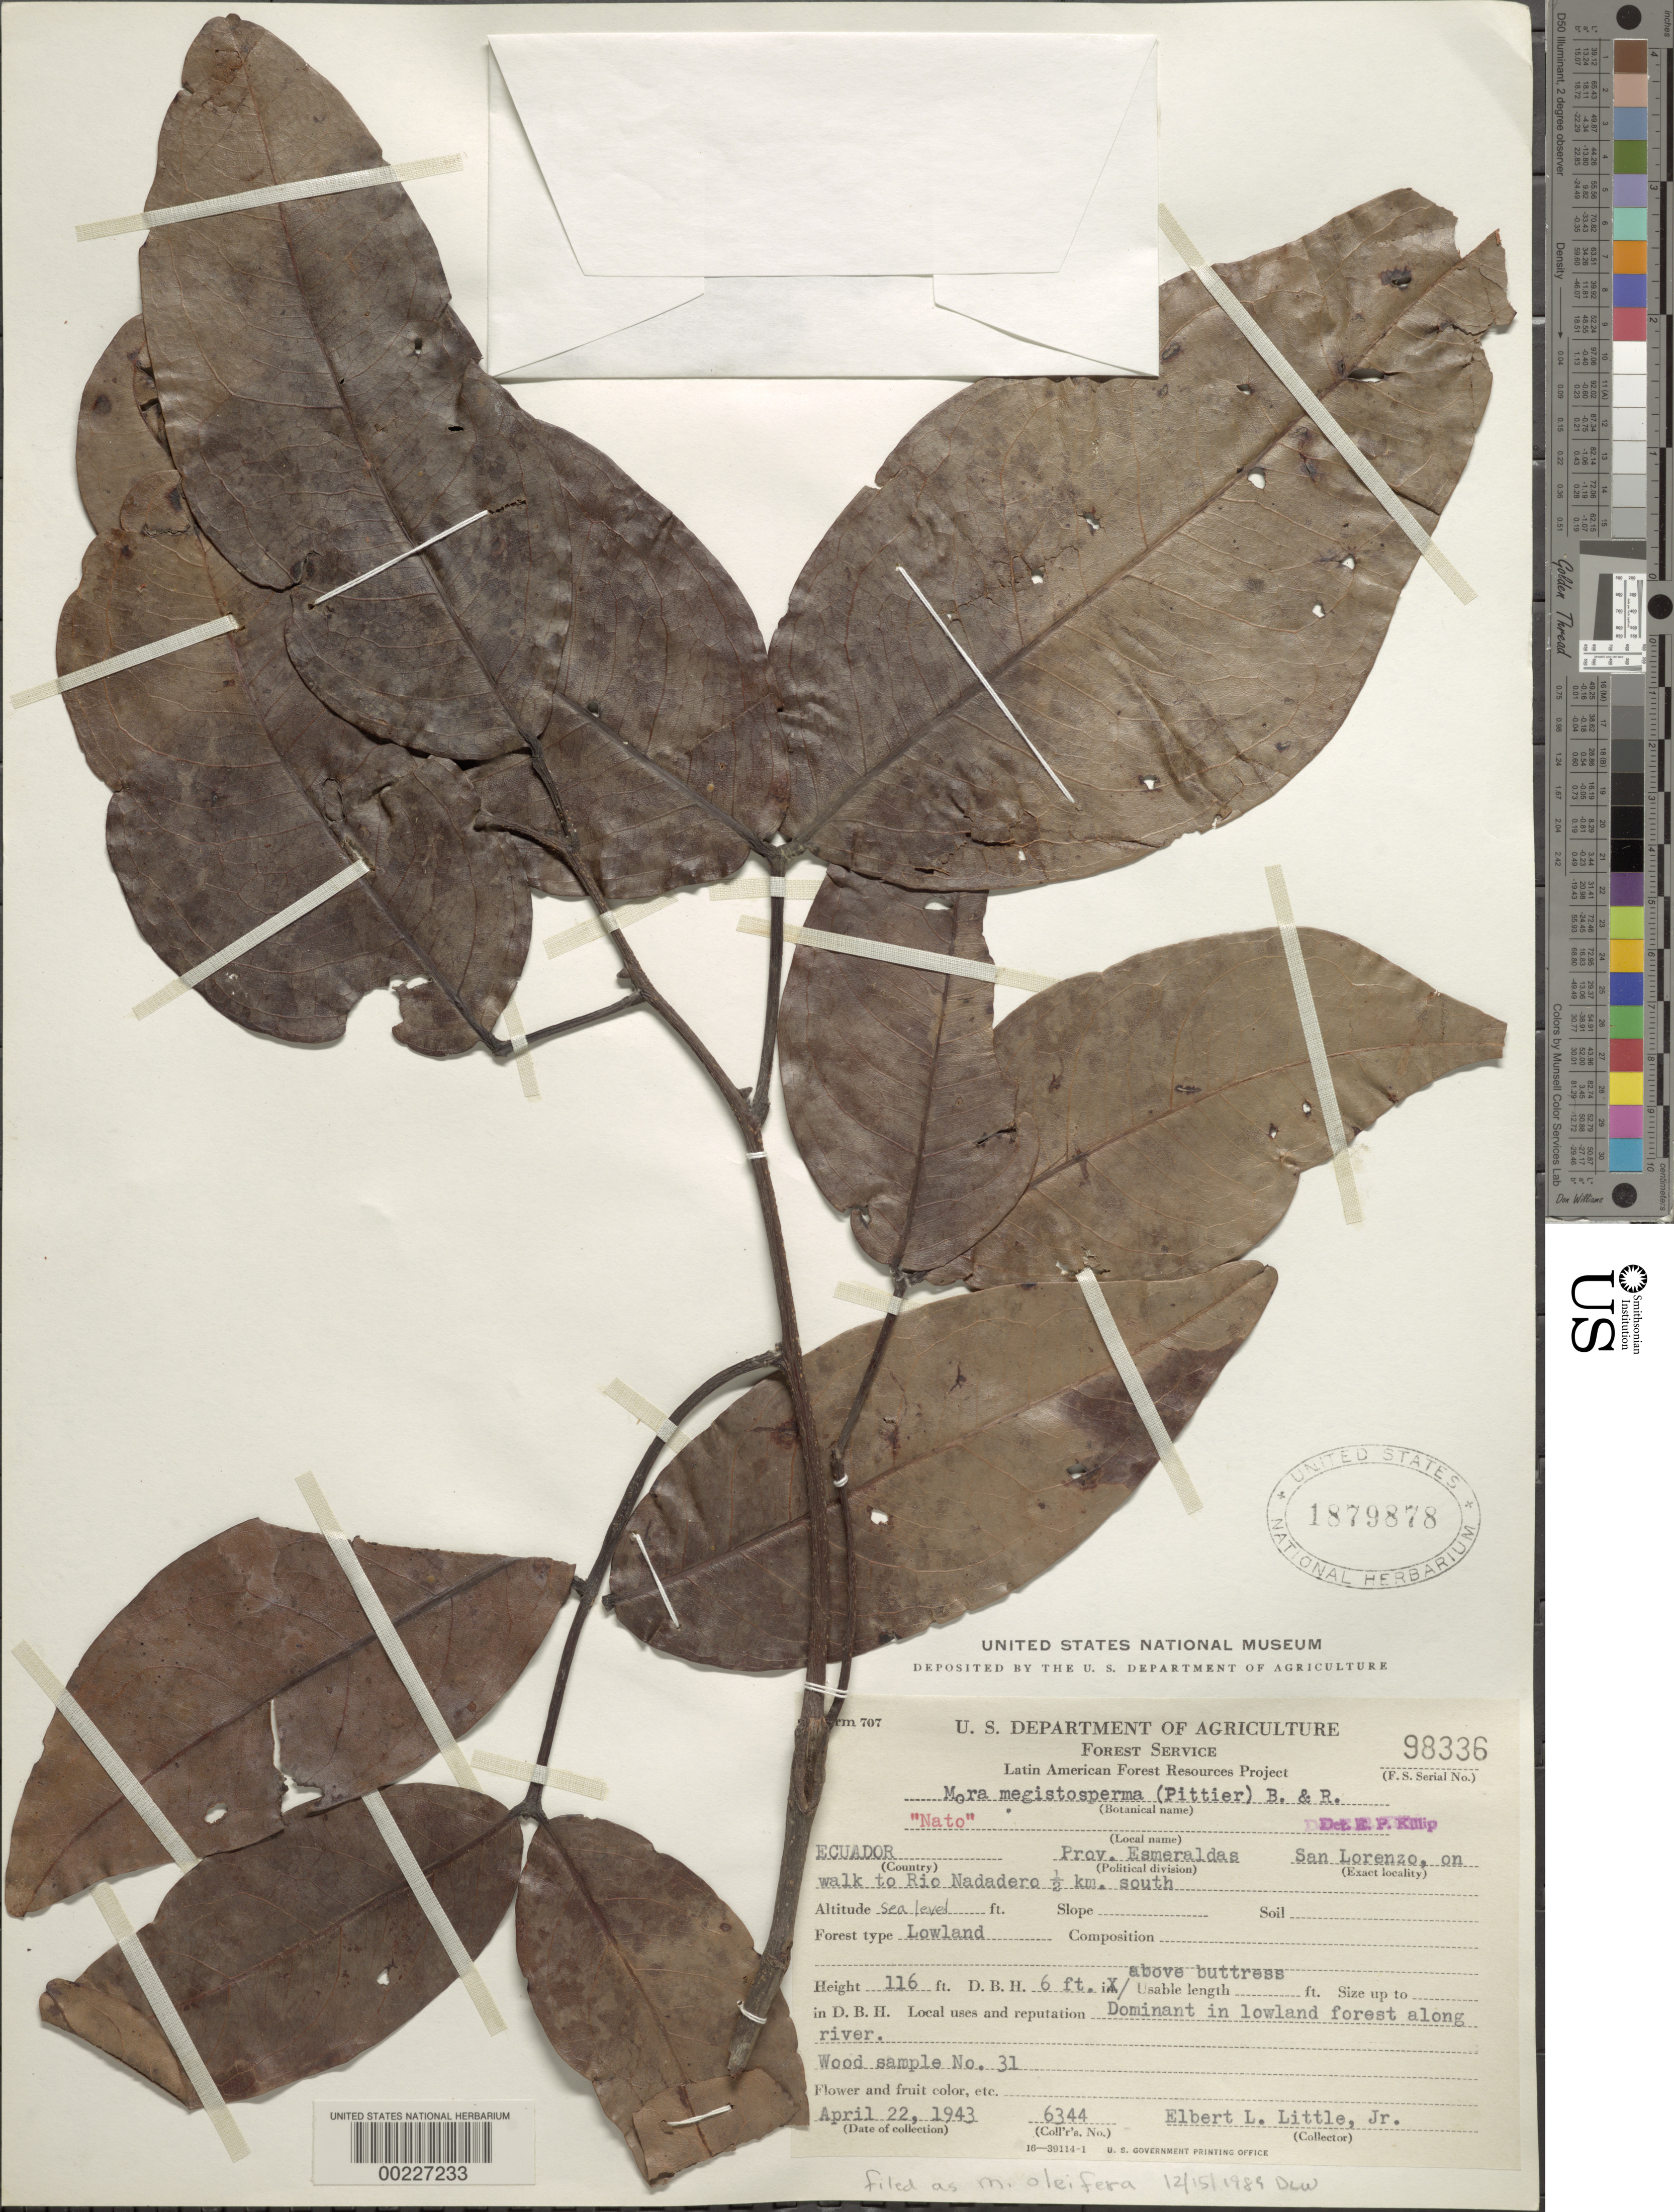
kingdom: Plantae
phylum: Tracheophyta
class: Magnoliopsida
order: Fabales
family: Fabaceae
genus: Mora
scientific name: Mora oleifera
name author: (Triana ex Hemsl.) Ducke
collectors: E. L. Little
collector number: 6344 / 98336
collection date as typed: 22 Apr 1943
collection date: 1943-04-22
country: Ecuador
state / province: Esmeraldas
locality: San Lorenzo, on walk to Rio Nadadero 0.5 km s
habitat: In lowland forest along river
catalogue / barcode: US 1879878